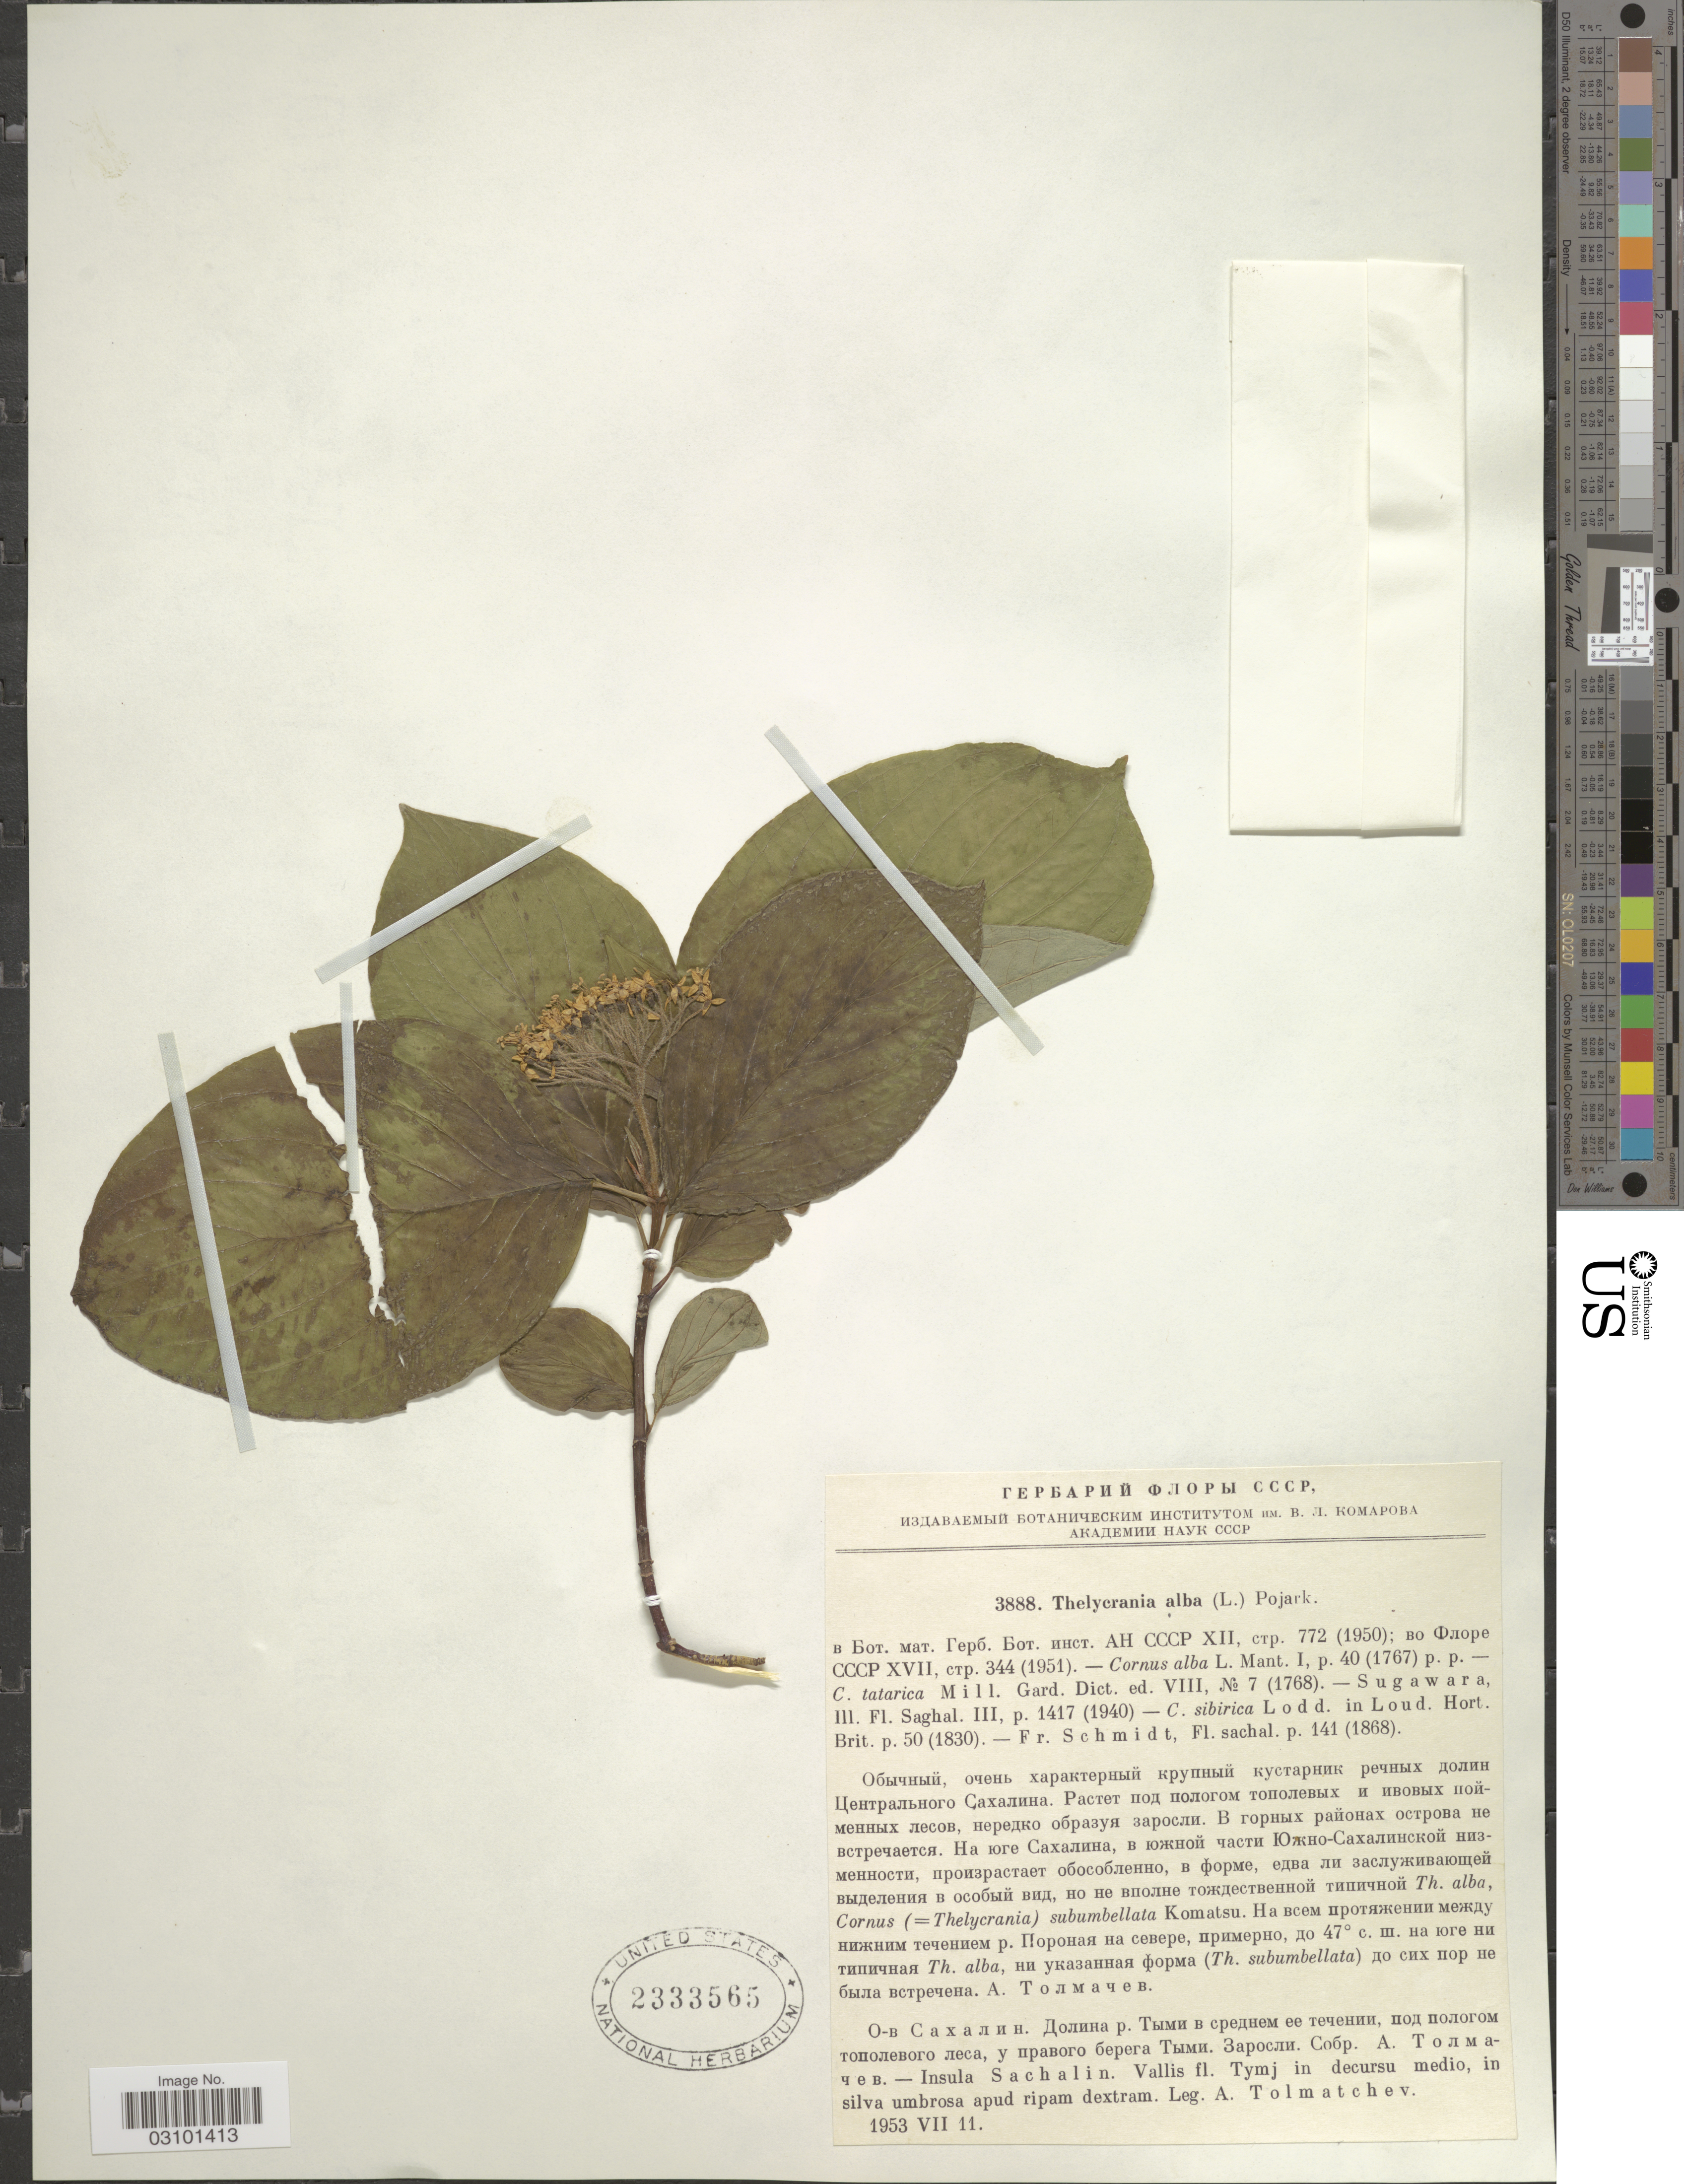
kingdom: Plantae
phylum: Tracheophyta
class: Magnoliopsida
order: Cornales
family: Cornaceae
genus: Cornus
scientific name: Cornus alba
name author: L.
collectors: A. Tolmatchev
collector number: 3888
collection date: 1953-07-11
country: Russian Federation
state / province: Sakhalin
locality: Insula Sachalin. Vallis fl. Tymj in decursu medio, in silva umbrosa apud ripam dextram.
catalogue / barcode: US 2333565